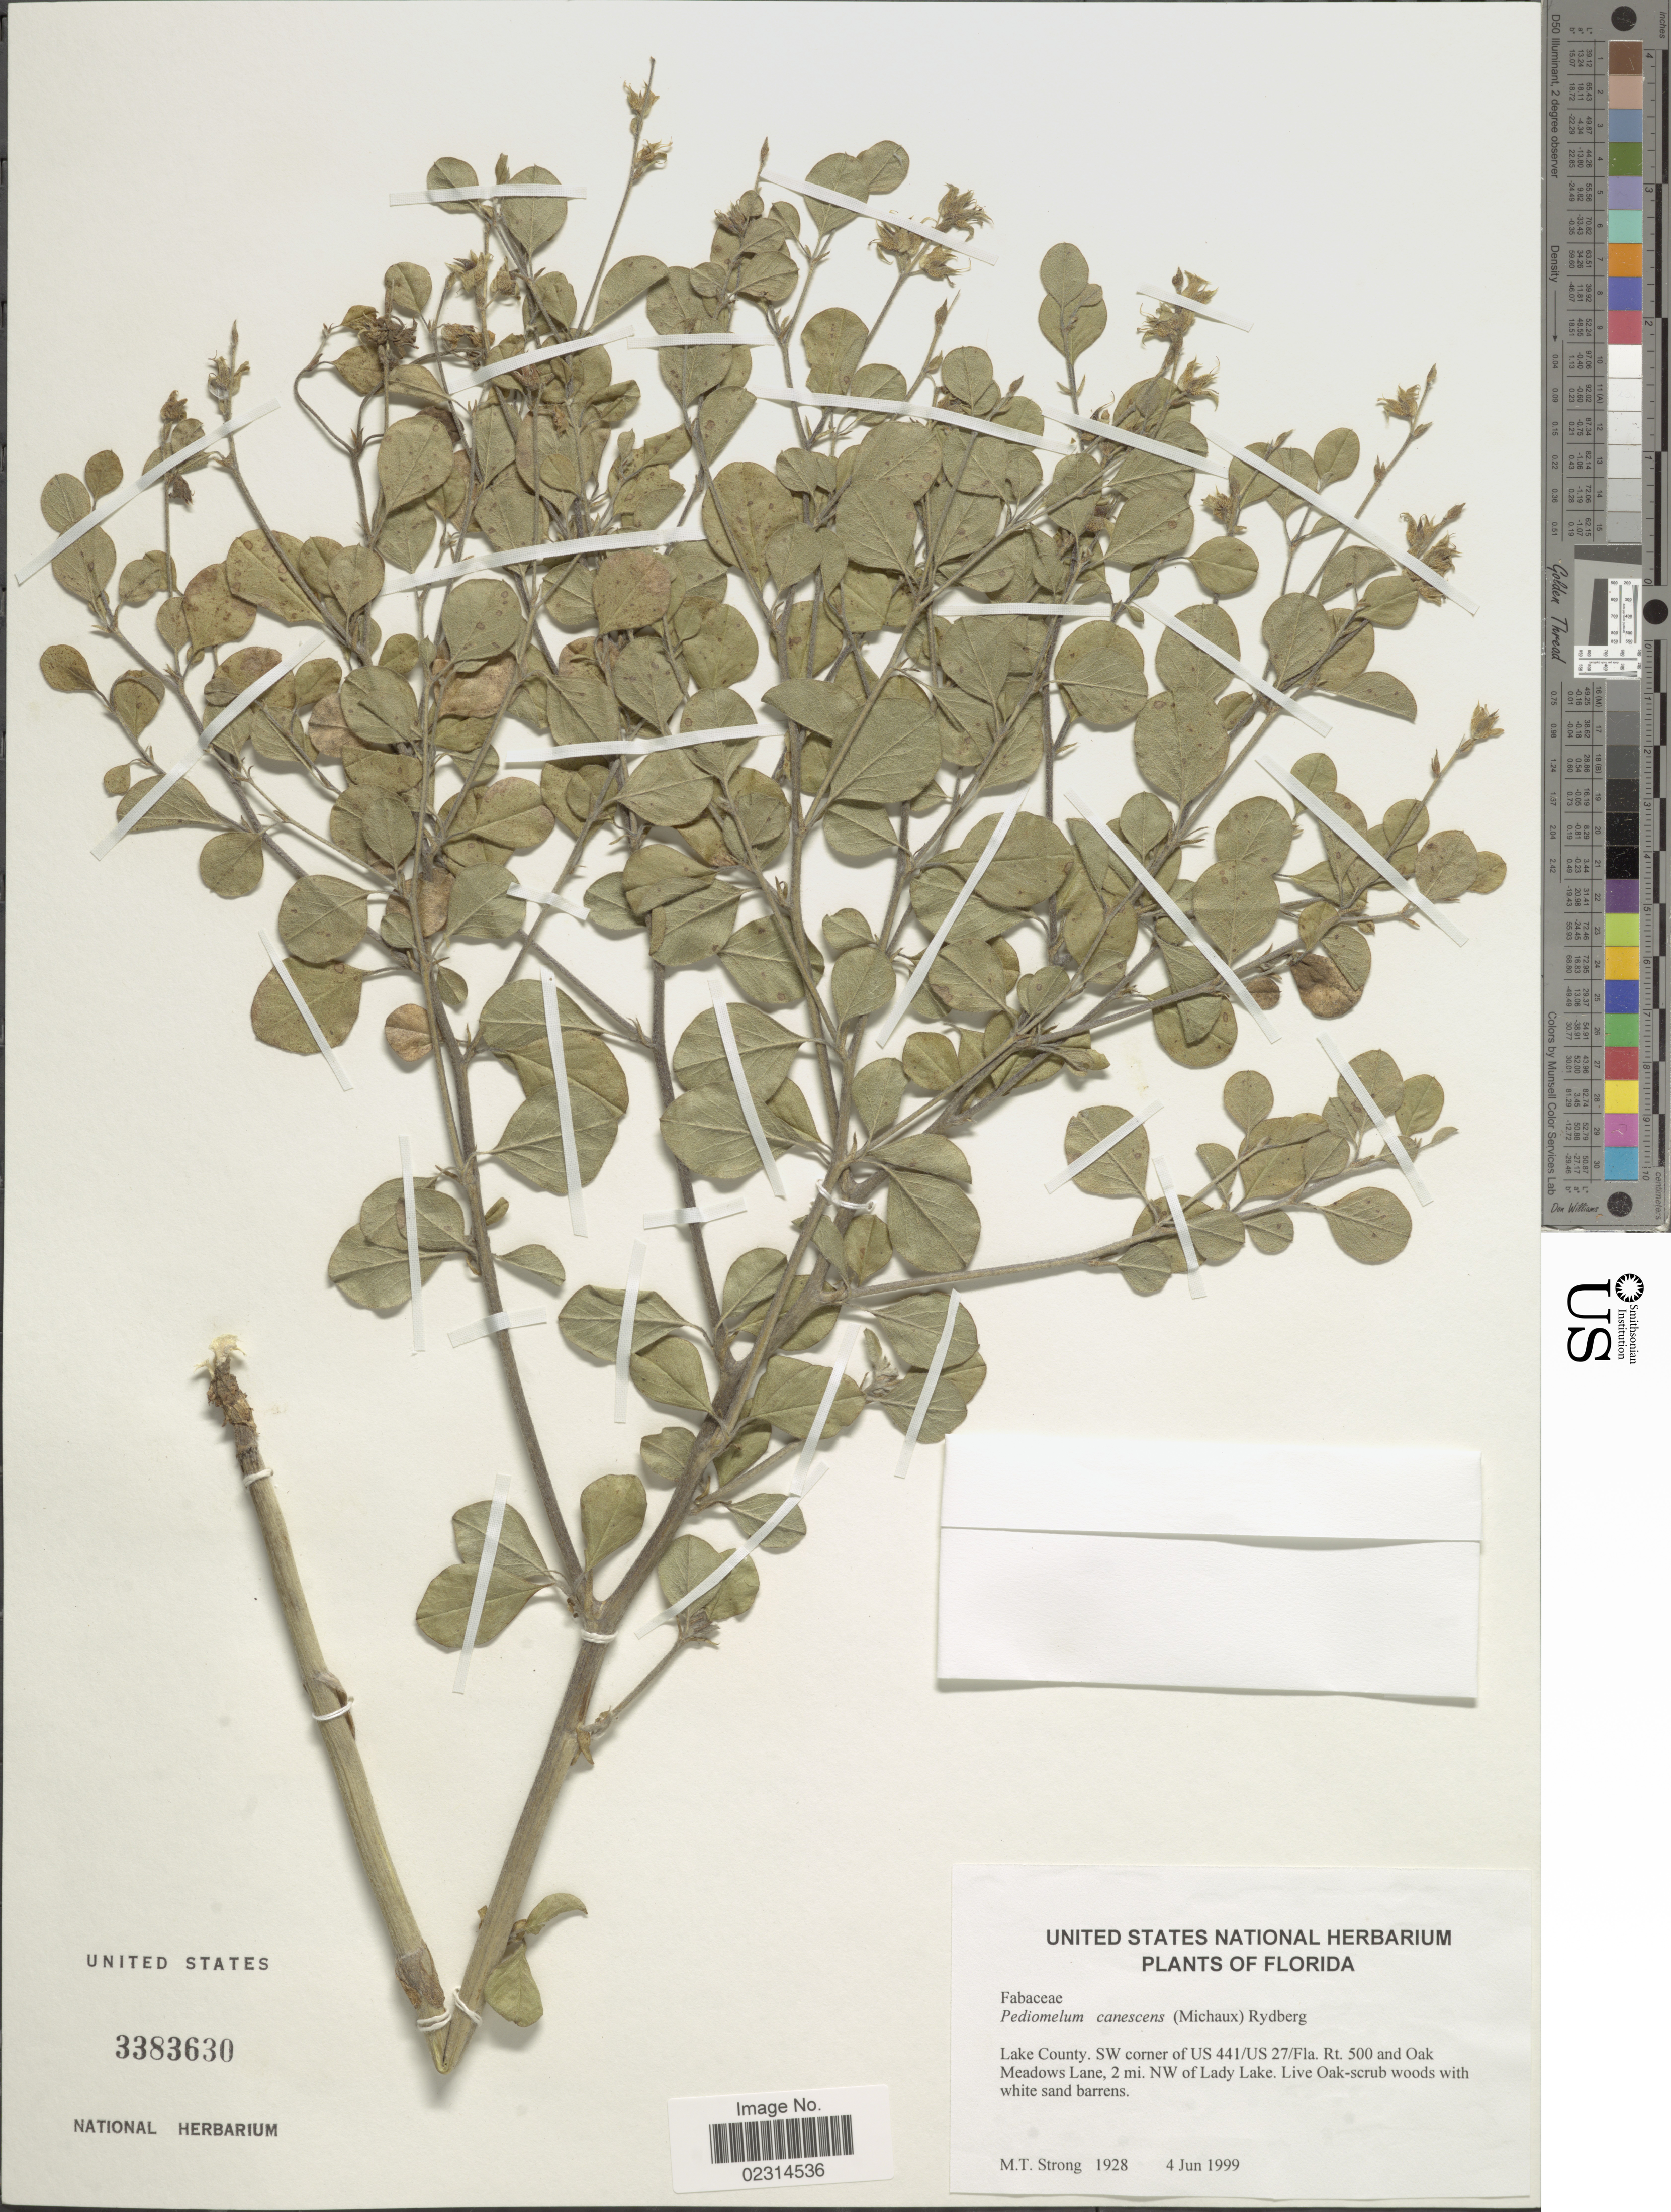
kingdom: Plantae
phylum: Tracheophyta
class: Magnoliopsida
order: Fabales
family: Fabaceae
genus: Pediomelum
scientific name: Pediomelum canescens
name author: (Michx.) Rydb.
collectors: M. T. Strong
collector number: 1928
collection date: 1999-06-04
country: United States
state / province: Florida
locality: Lake County. SW corner of US 441/US 27/Fla. Rt. 500 and Oak Meadows Lane, 2 mi. NW of Lady Lake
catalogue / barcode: US 3383630